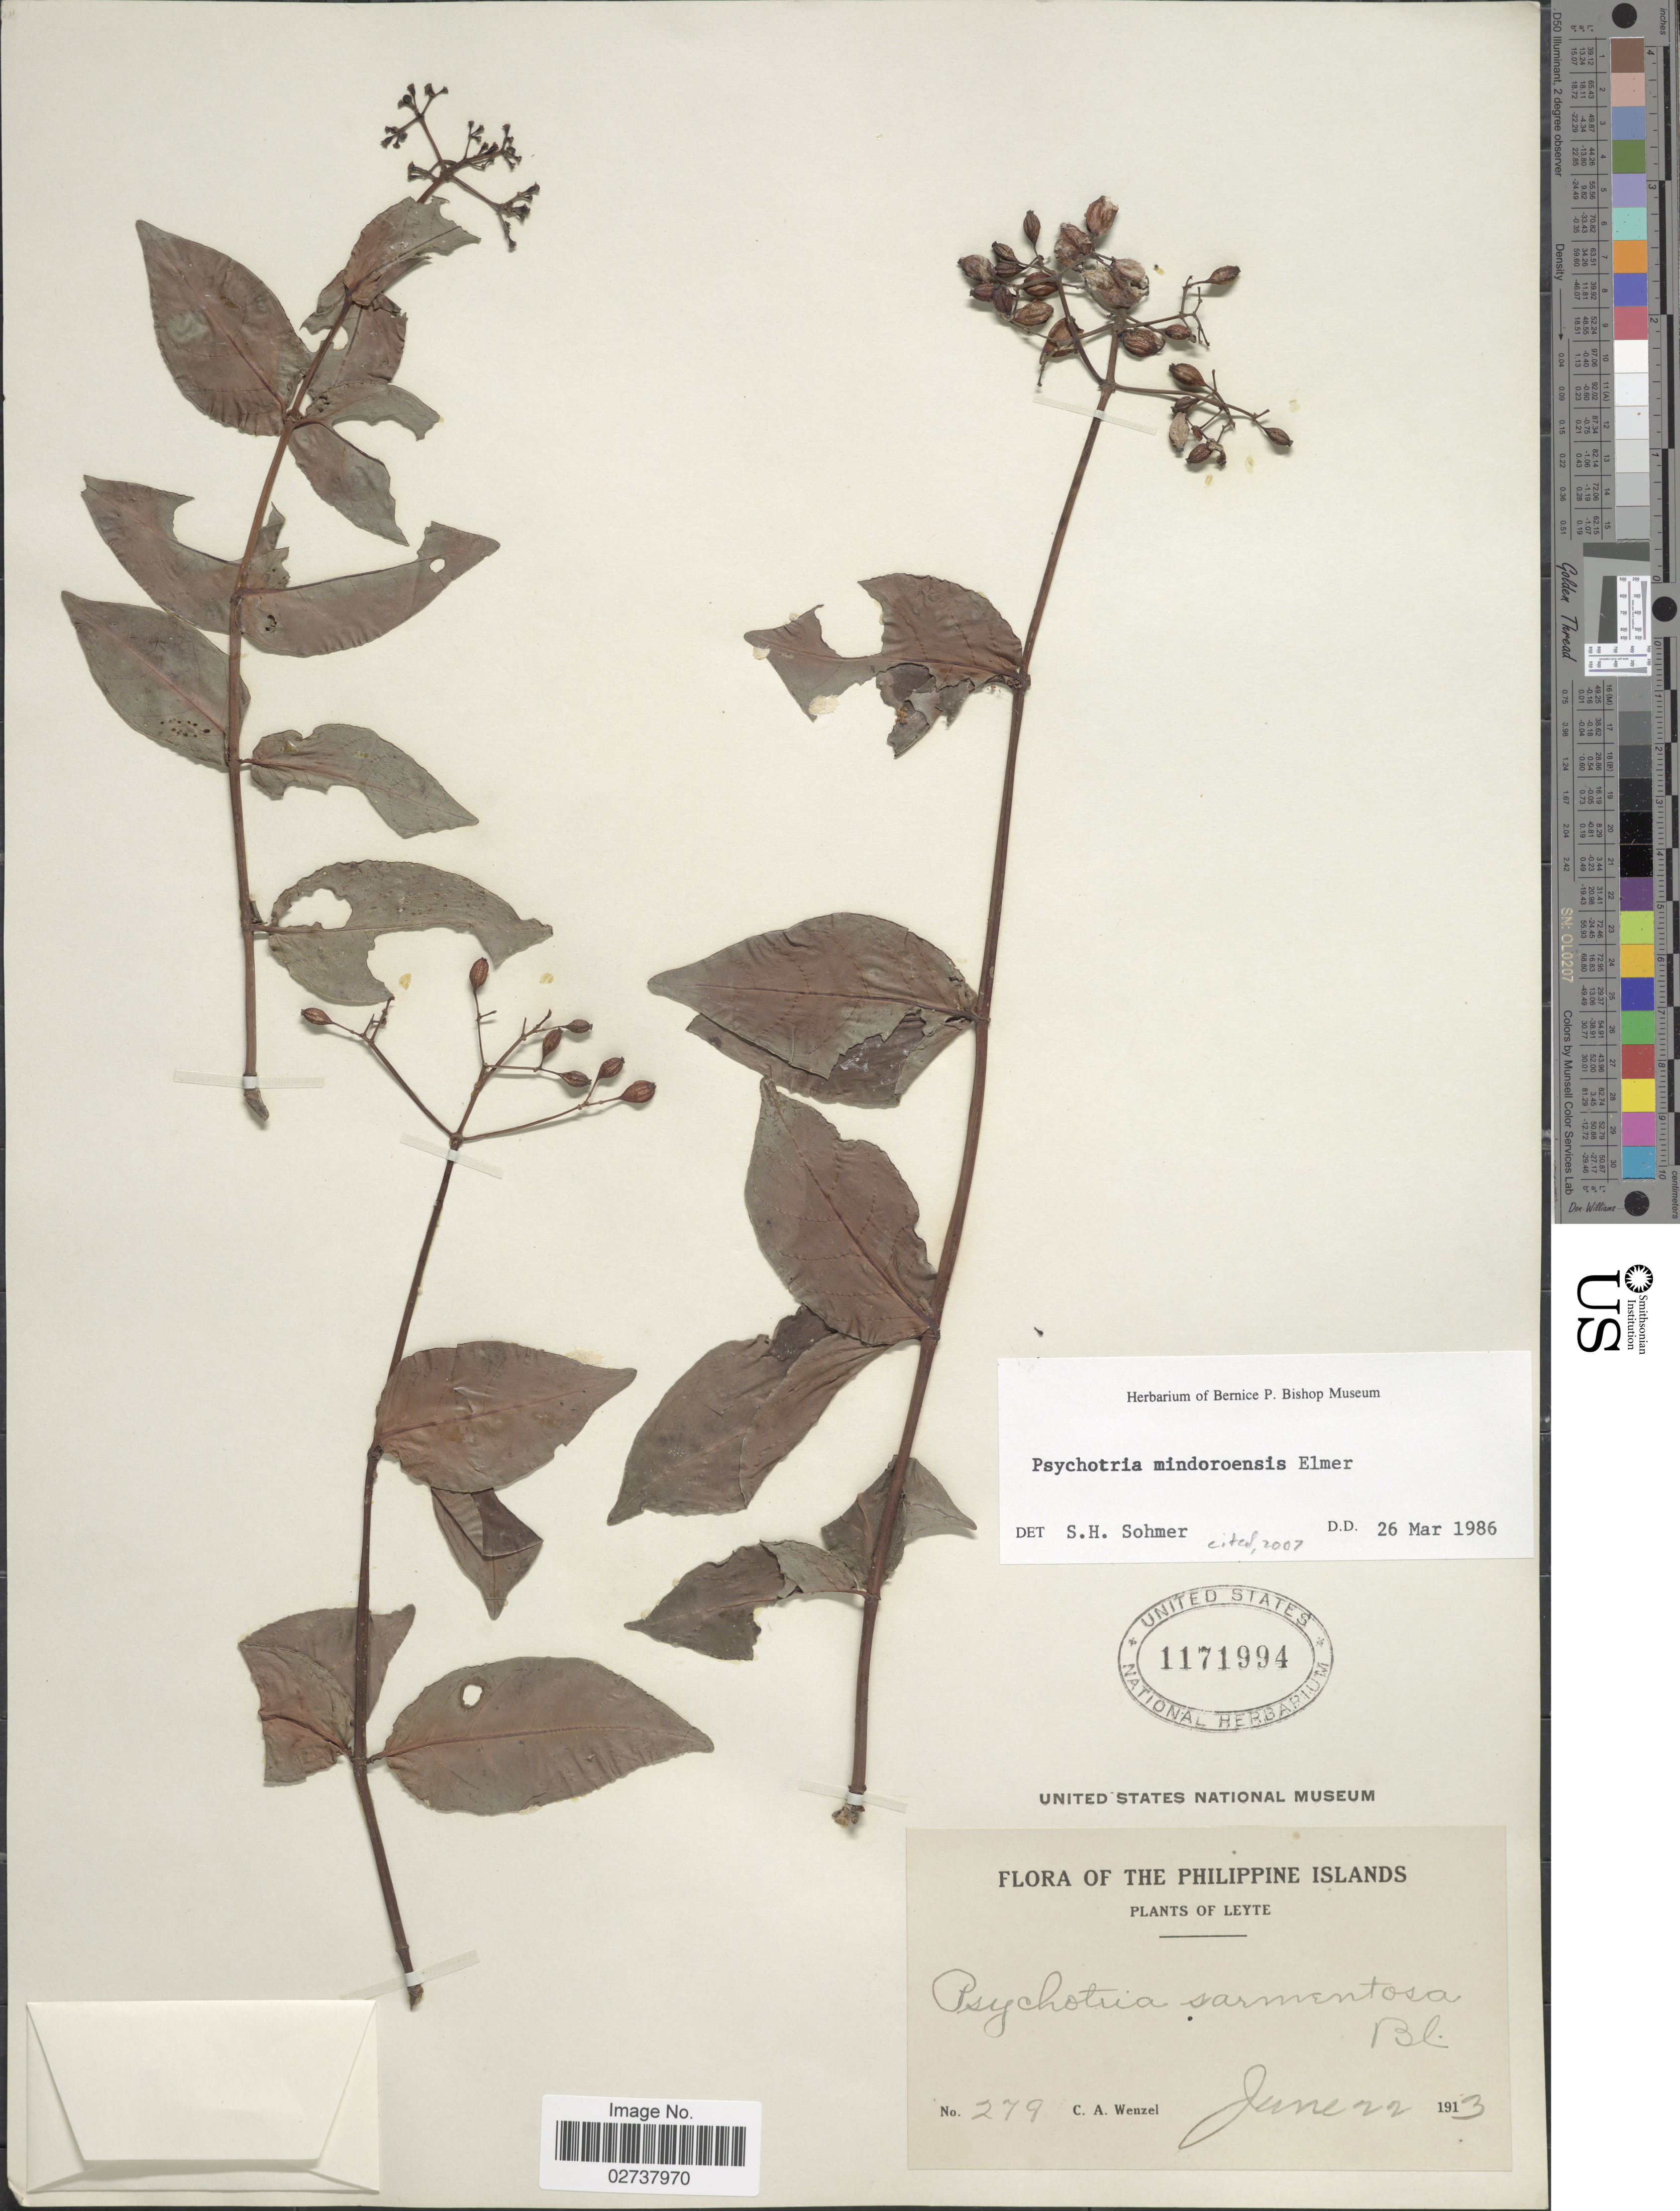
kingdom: Plantae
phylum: Tracheophyta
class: Magnoliopsida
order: Gentianales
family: Rubiaceae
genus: Psychotria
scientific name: Psychotria mindoroensis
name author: Elmer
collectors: C. Wenzel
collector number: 279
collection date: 1913-06-22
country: Philippines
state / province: Eastern Visayas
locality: Leyte.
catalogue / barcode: US 1171994